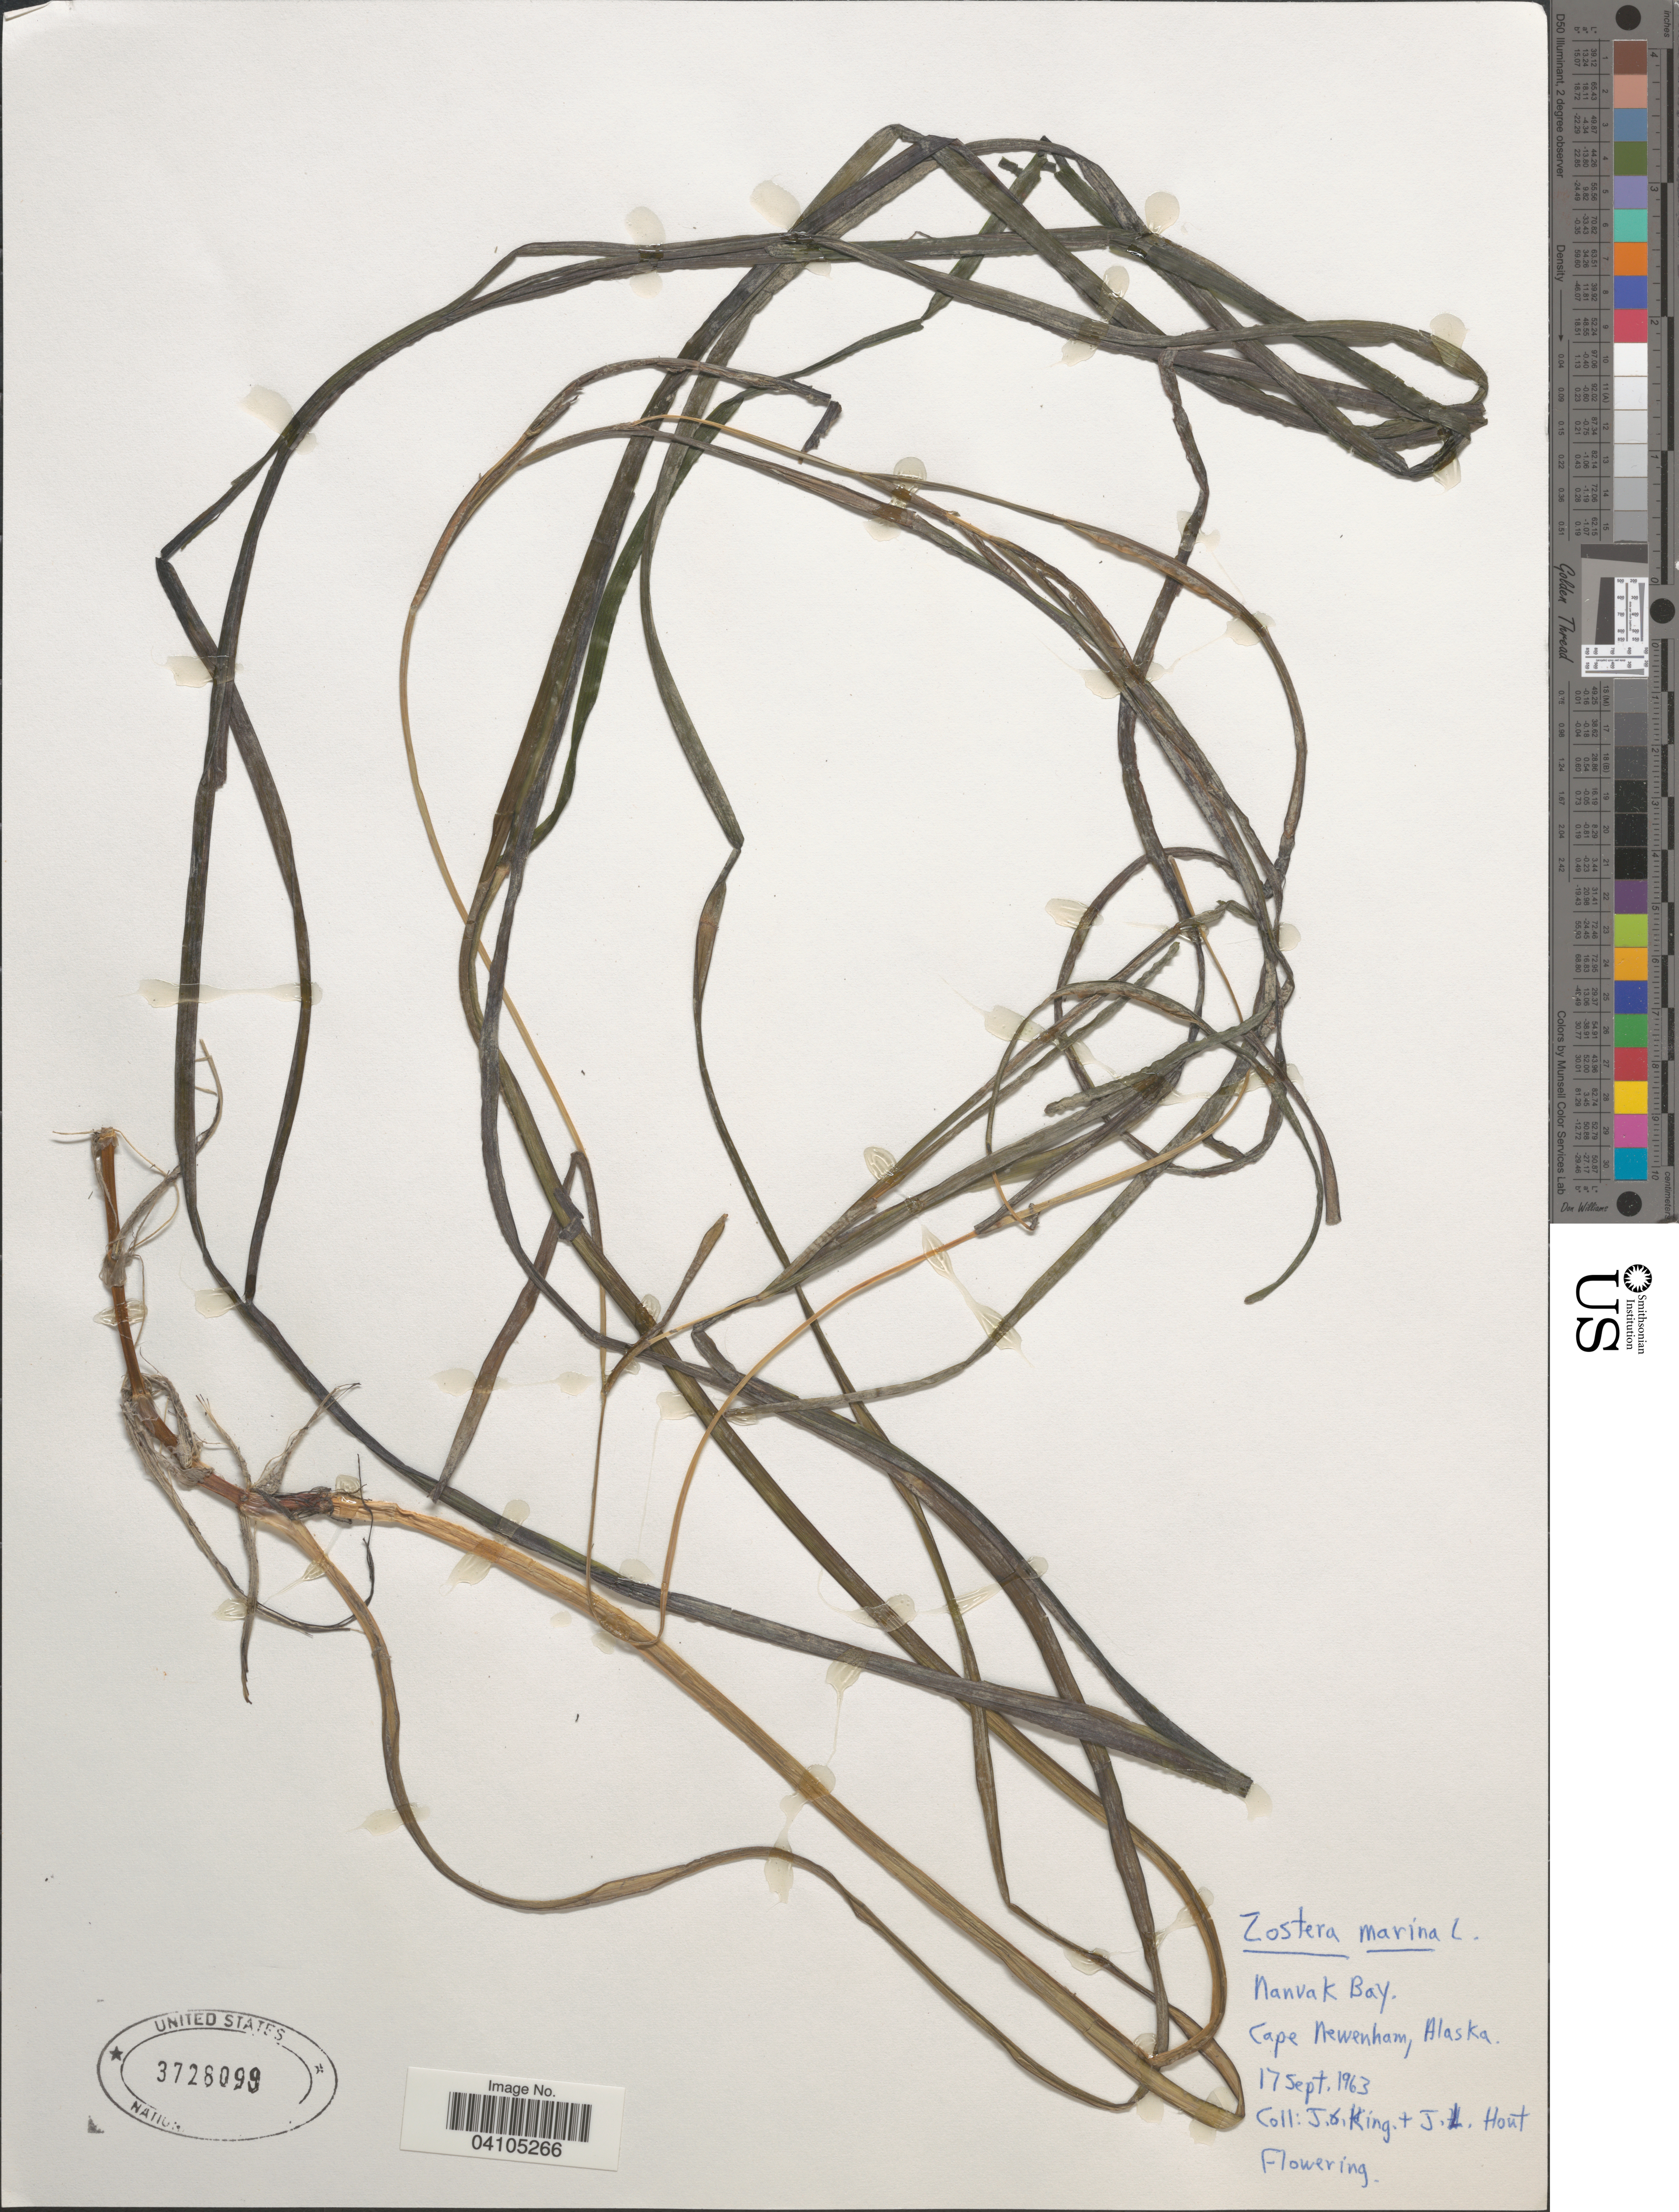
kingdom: Plantae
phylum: Tracheophyta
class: Liliopsida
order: Alismatales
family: Zosteraceae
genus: Zostera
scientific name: Zostera marina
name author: L.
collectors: J. King & J. Hout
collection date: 1963-09-17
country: United States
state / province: Alaska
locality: Nanvak Bay. Cape Newenham.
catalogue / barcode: US 3728099